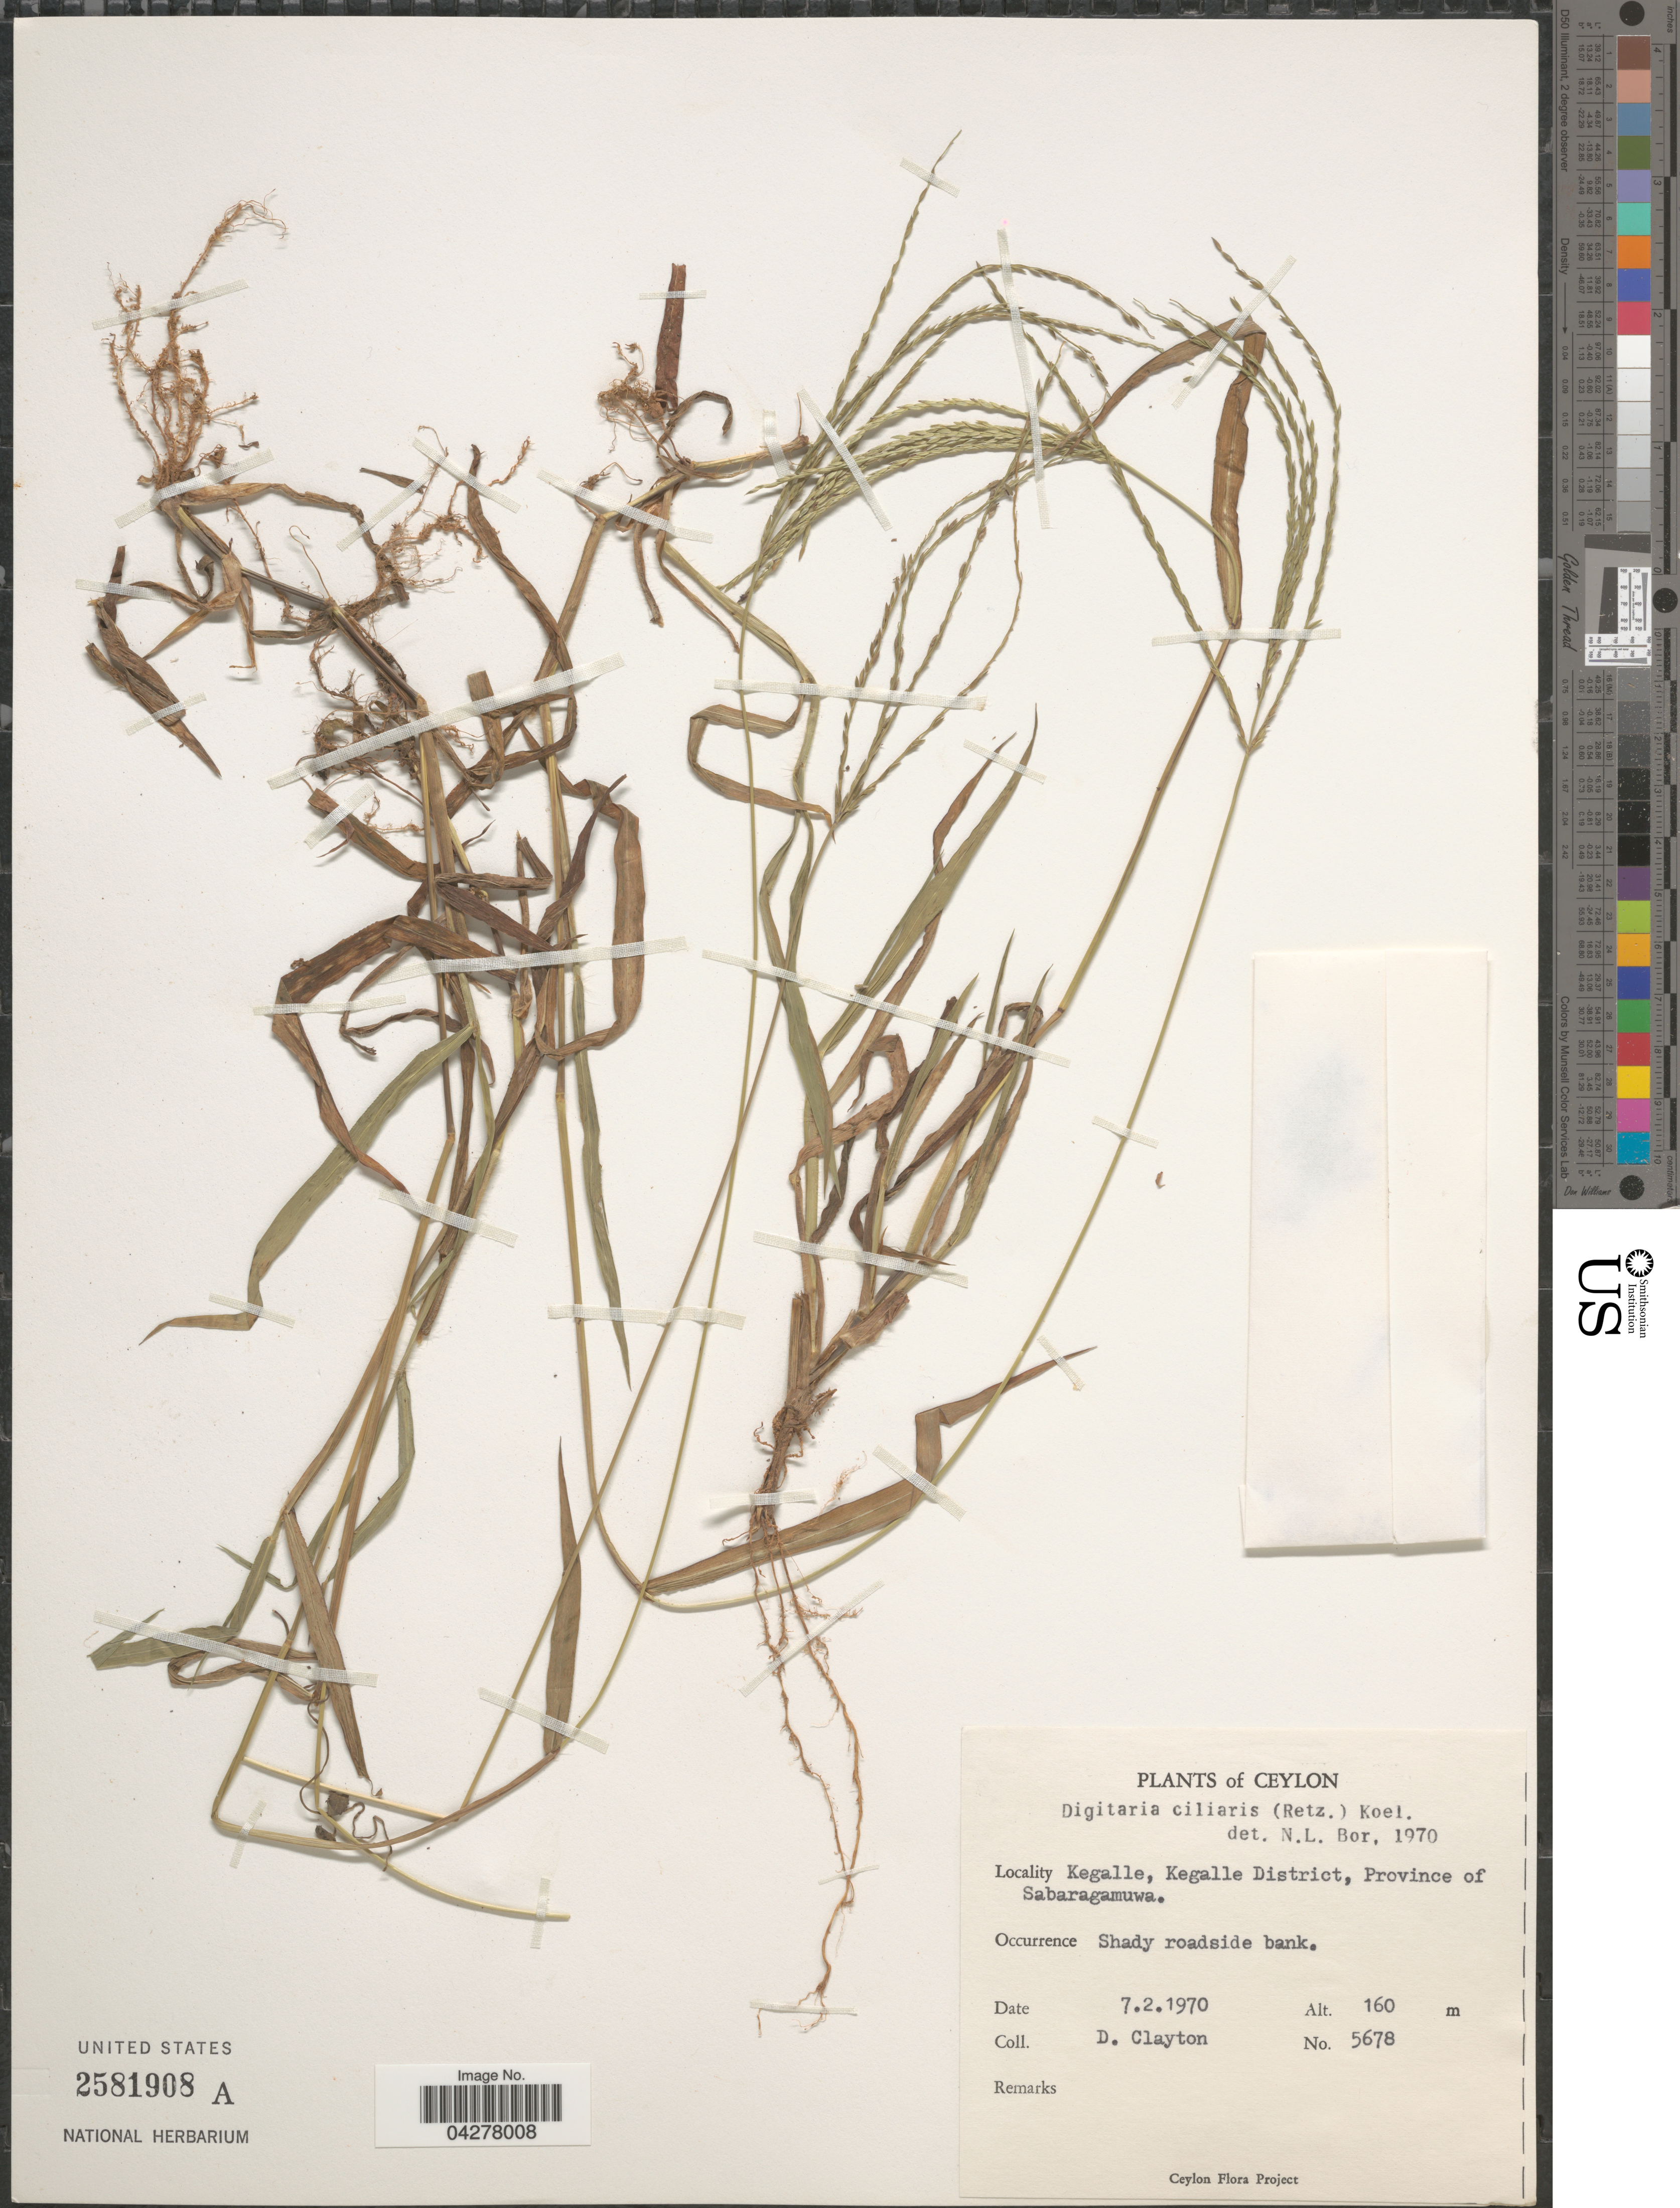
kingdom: Plantae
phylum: Tracheophyta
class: Liliopsida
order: Poales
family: Poaceae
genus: Digitaria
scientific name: Digitaria ciliaris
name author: (Retz.) Koeler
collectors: D. Clayton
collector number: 5678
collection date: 1970-02-07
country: Sri Lanka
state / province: Sabaragamuwa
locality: Ceylon. Kegalle, Kegalle District. Shady roadside bank.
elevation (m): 160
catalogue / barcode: US 2581908A